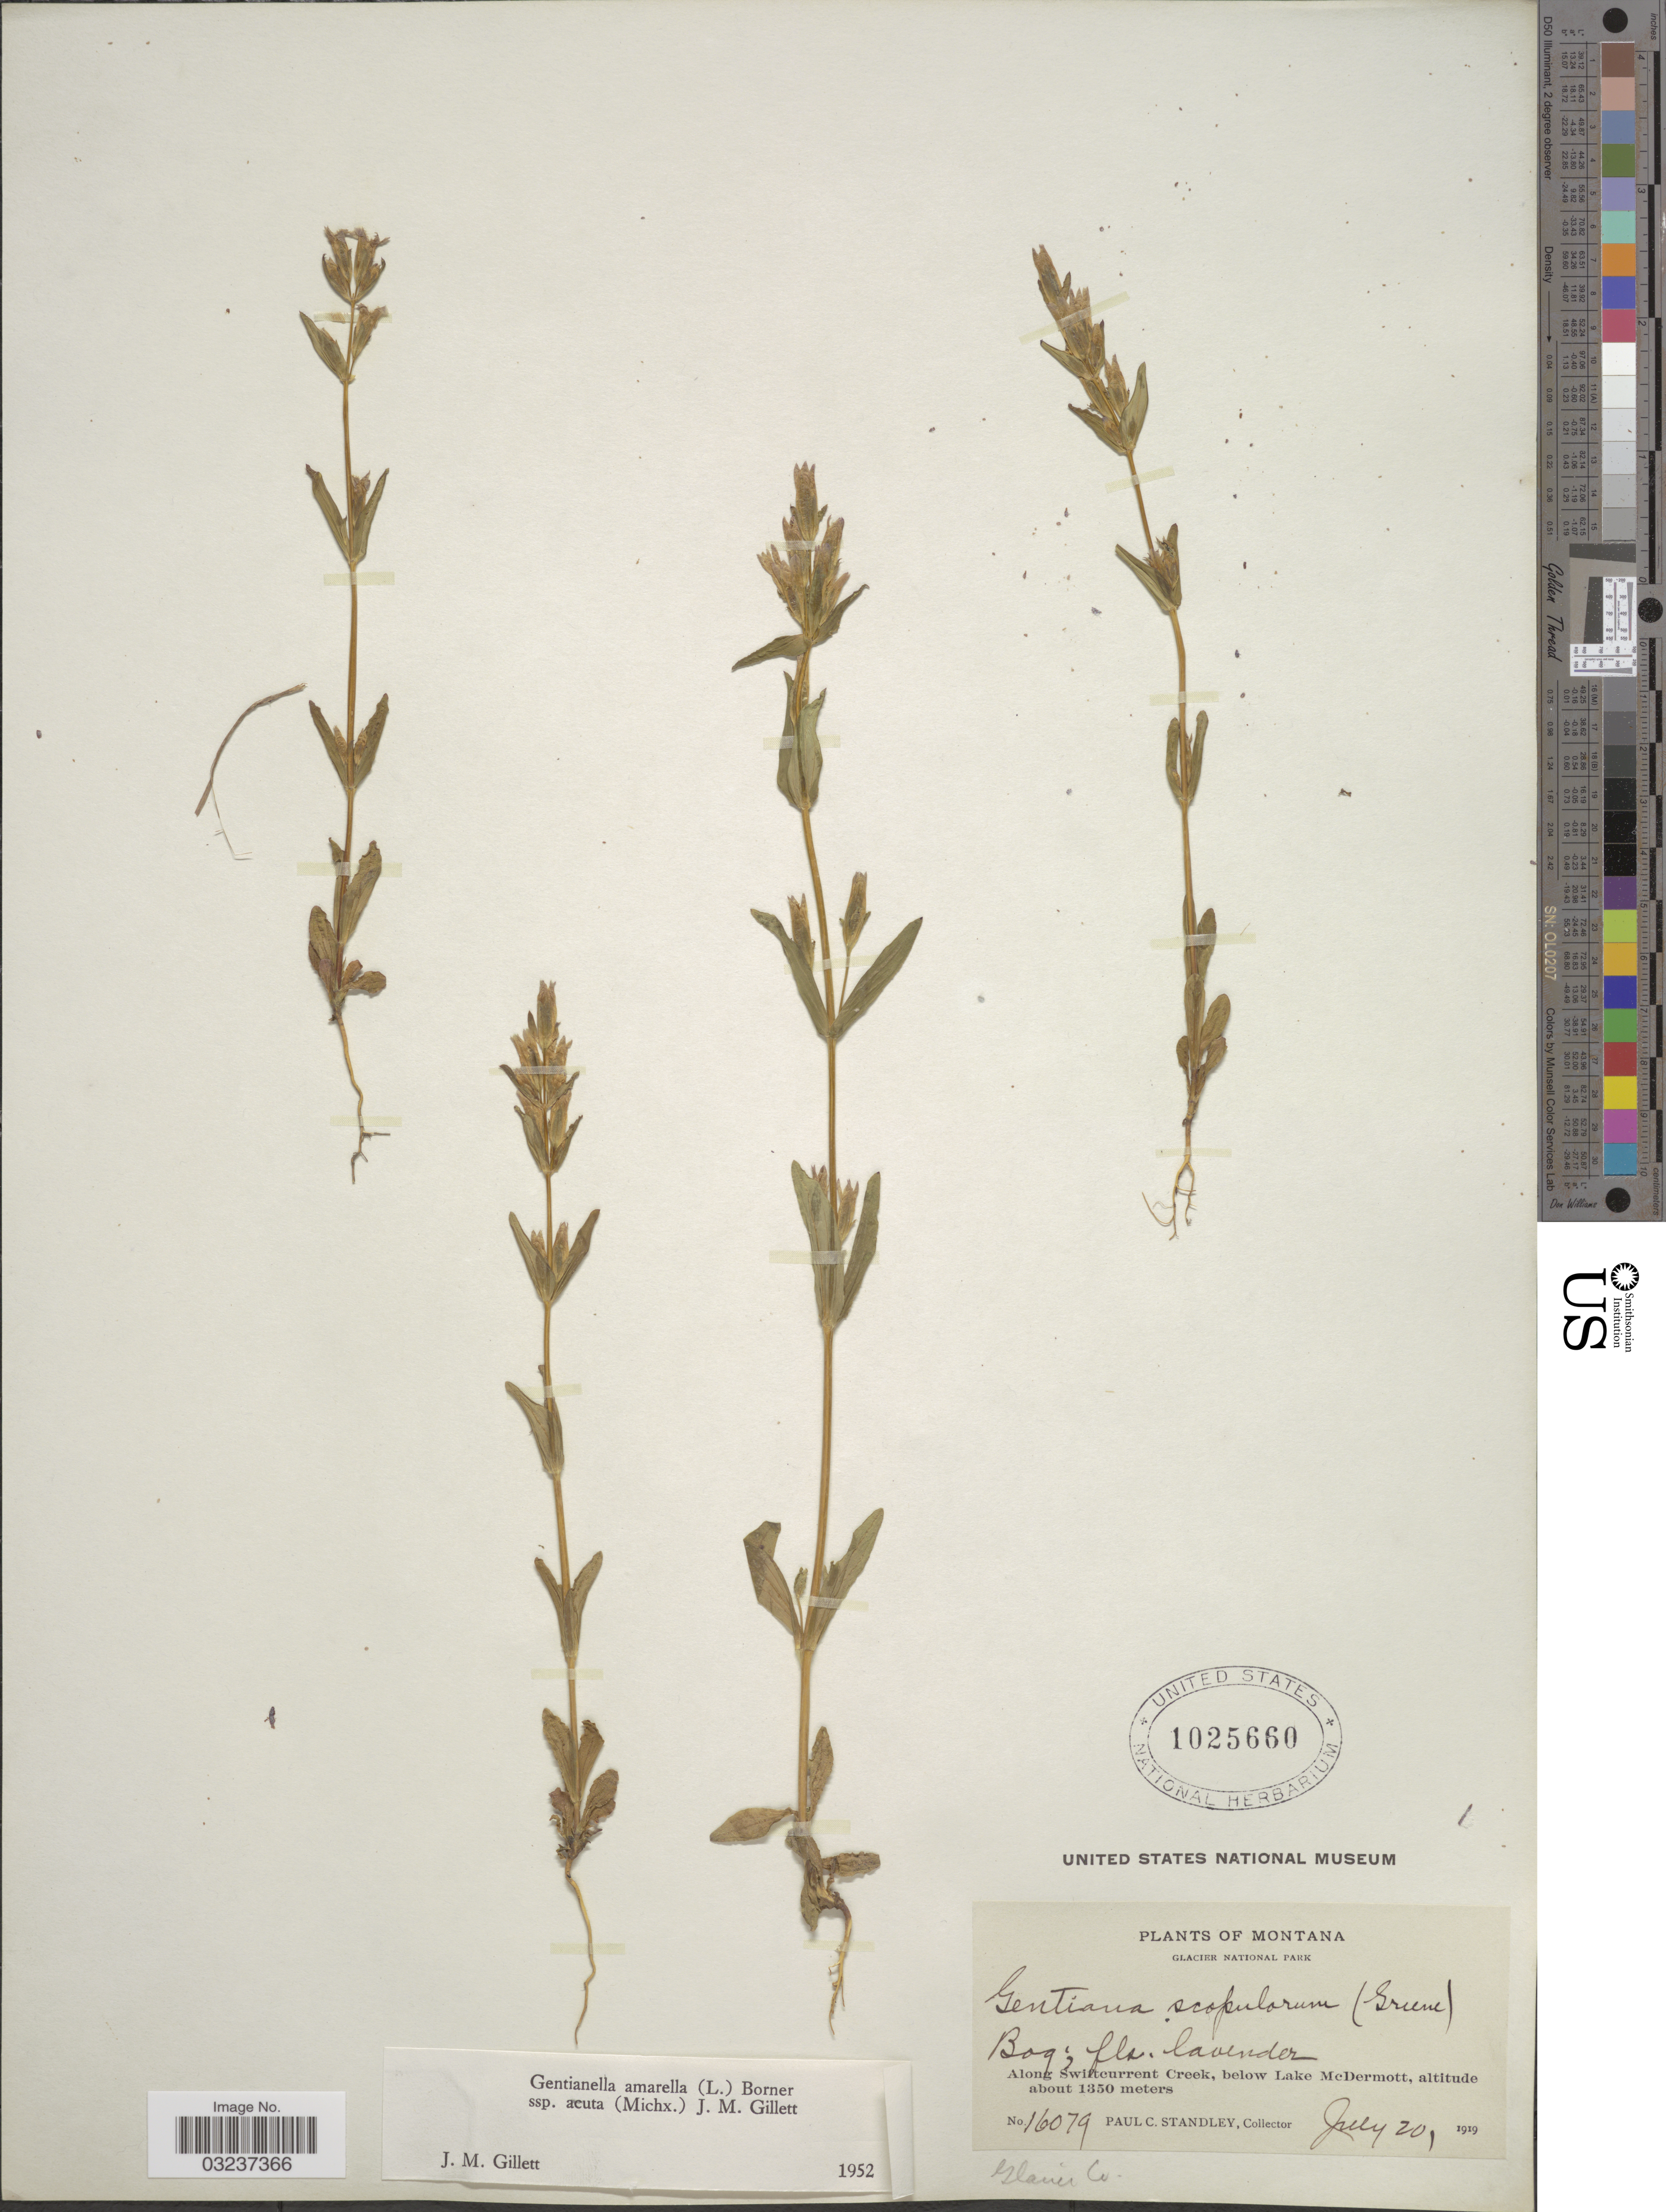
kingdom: Plantae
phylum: Tracheophyta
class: Magnoliopsida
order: Gentianales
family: Gentianaceae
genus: Gentianella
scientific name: Gentianella amarella subsp. acuta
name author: (Michx.) J.M. Gillett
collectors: P. C. Standley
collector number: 16079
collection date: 1919-07-20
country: United States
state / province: Montana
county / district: Glacier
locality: Glacier National Park. Along Swiftcurrent Creek, below Lake McDermott. Glacier Co.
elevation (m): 1350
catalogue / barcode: US 1025660